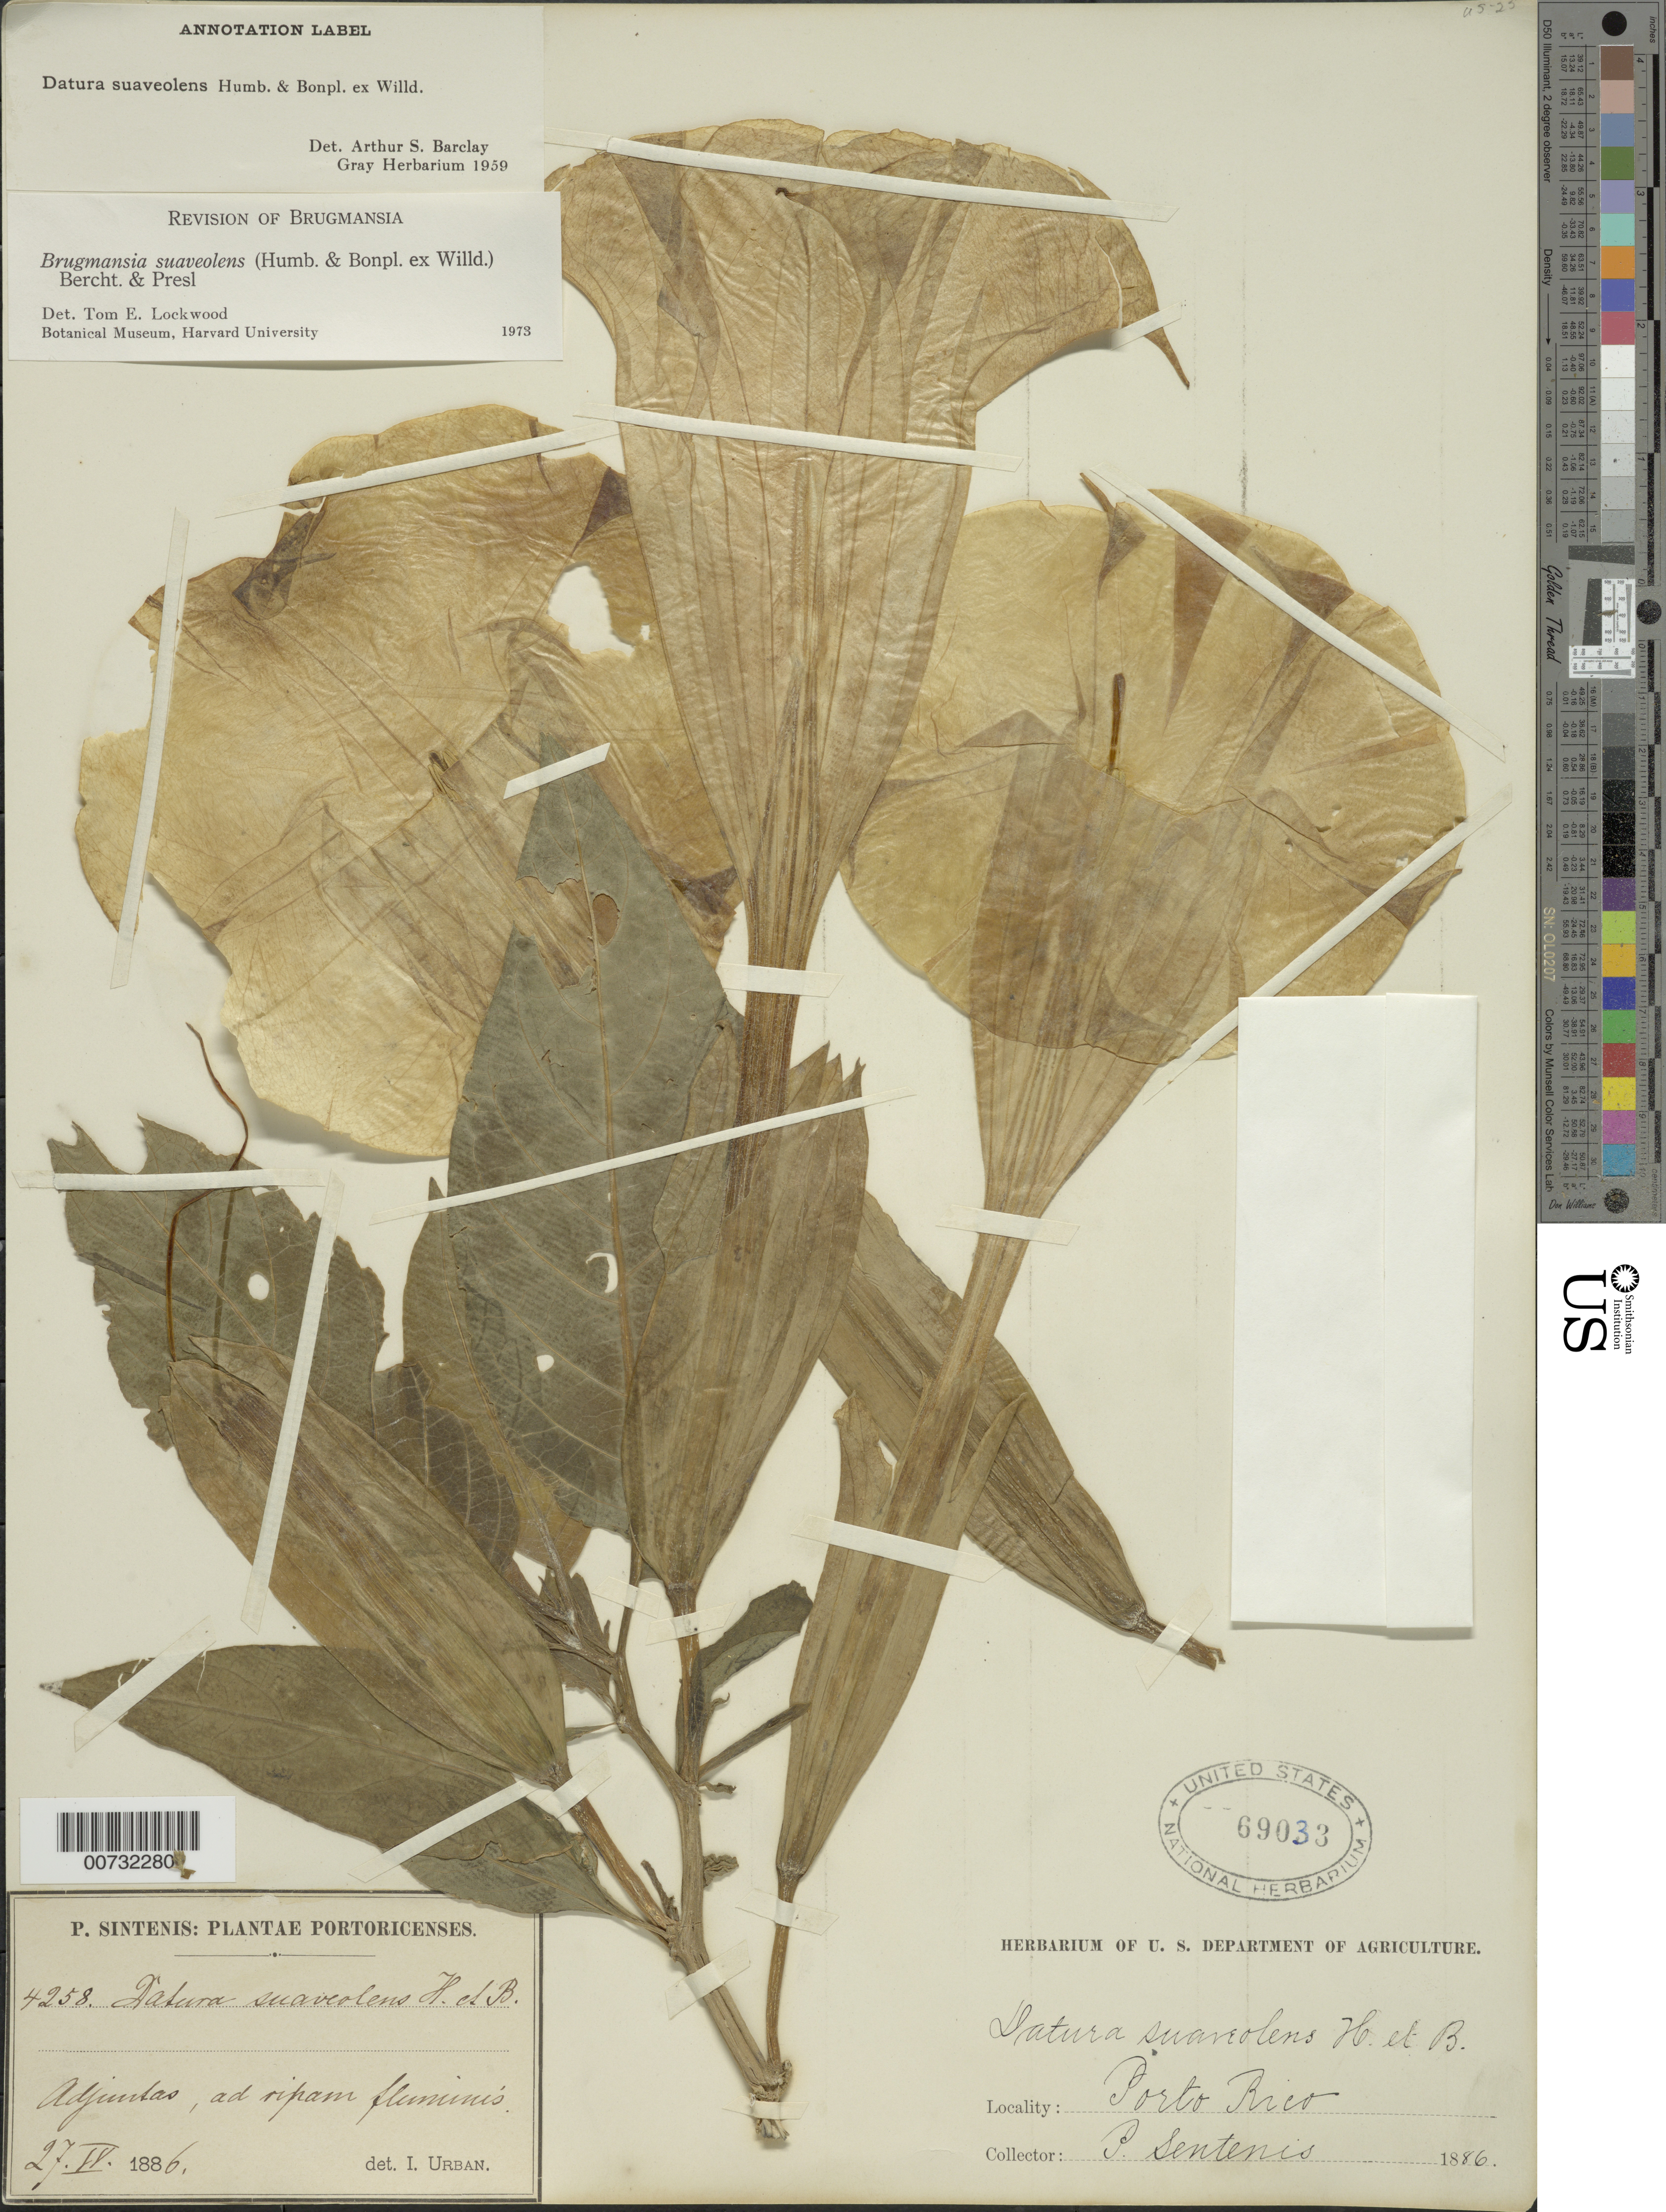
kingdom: Plantae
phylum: Tracheophyta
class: Magnoliopsida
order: Solanales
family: Solanaceae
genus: Brugmansia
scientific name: Brugmansia suaveolens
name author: (Humb. & Bonpl. ex Willd.) Brecht. & J. Presl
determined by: Lockwood, T. E.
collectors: P. Sintenis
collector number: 4258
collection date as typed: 27 Apr 1886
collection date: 1886-04-27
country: Puerto Rico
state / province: Adjuntas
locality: Adjuntas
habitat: Ad ripam fluminis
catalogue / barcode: US 69033